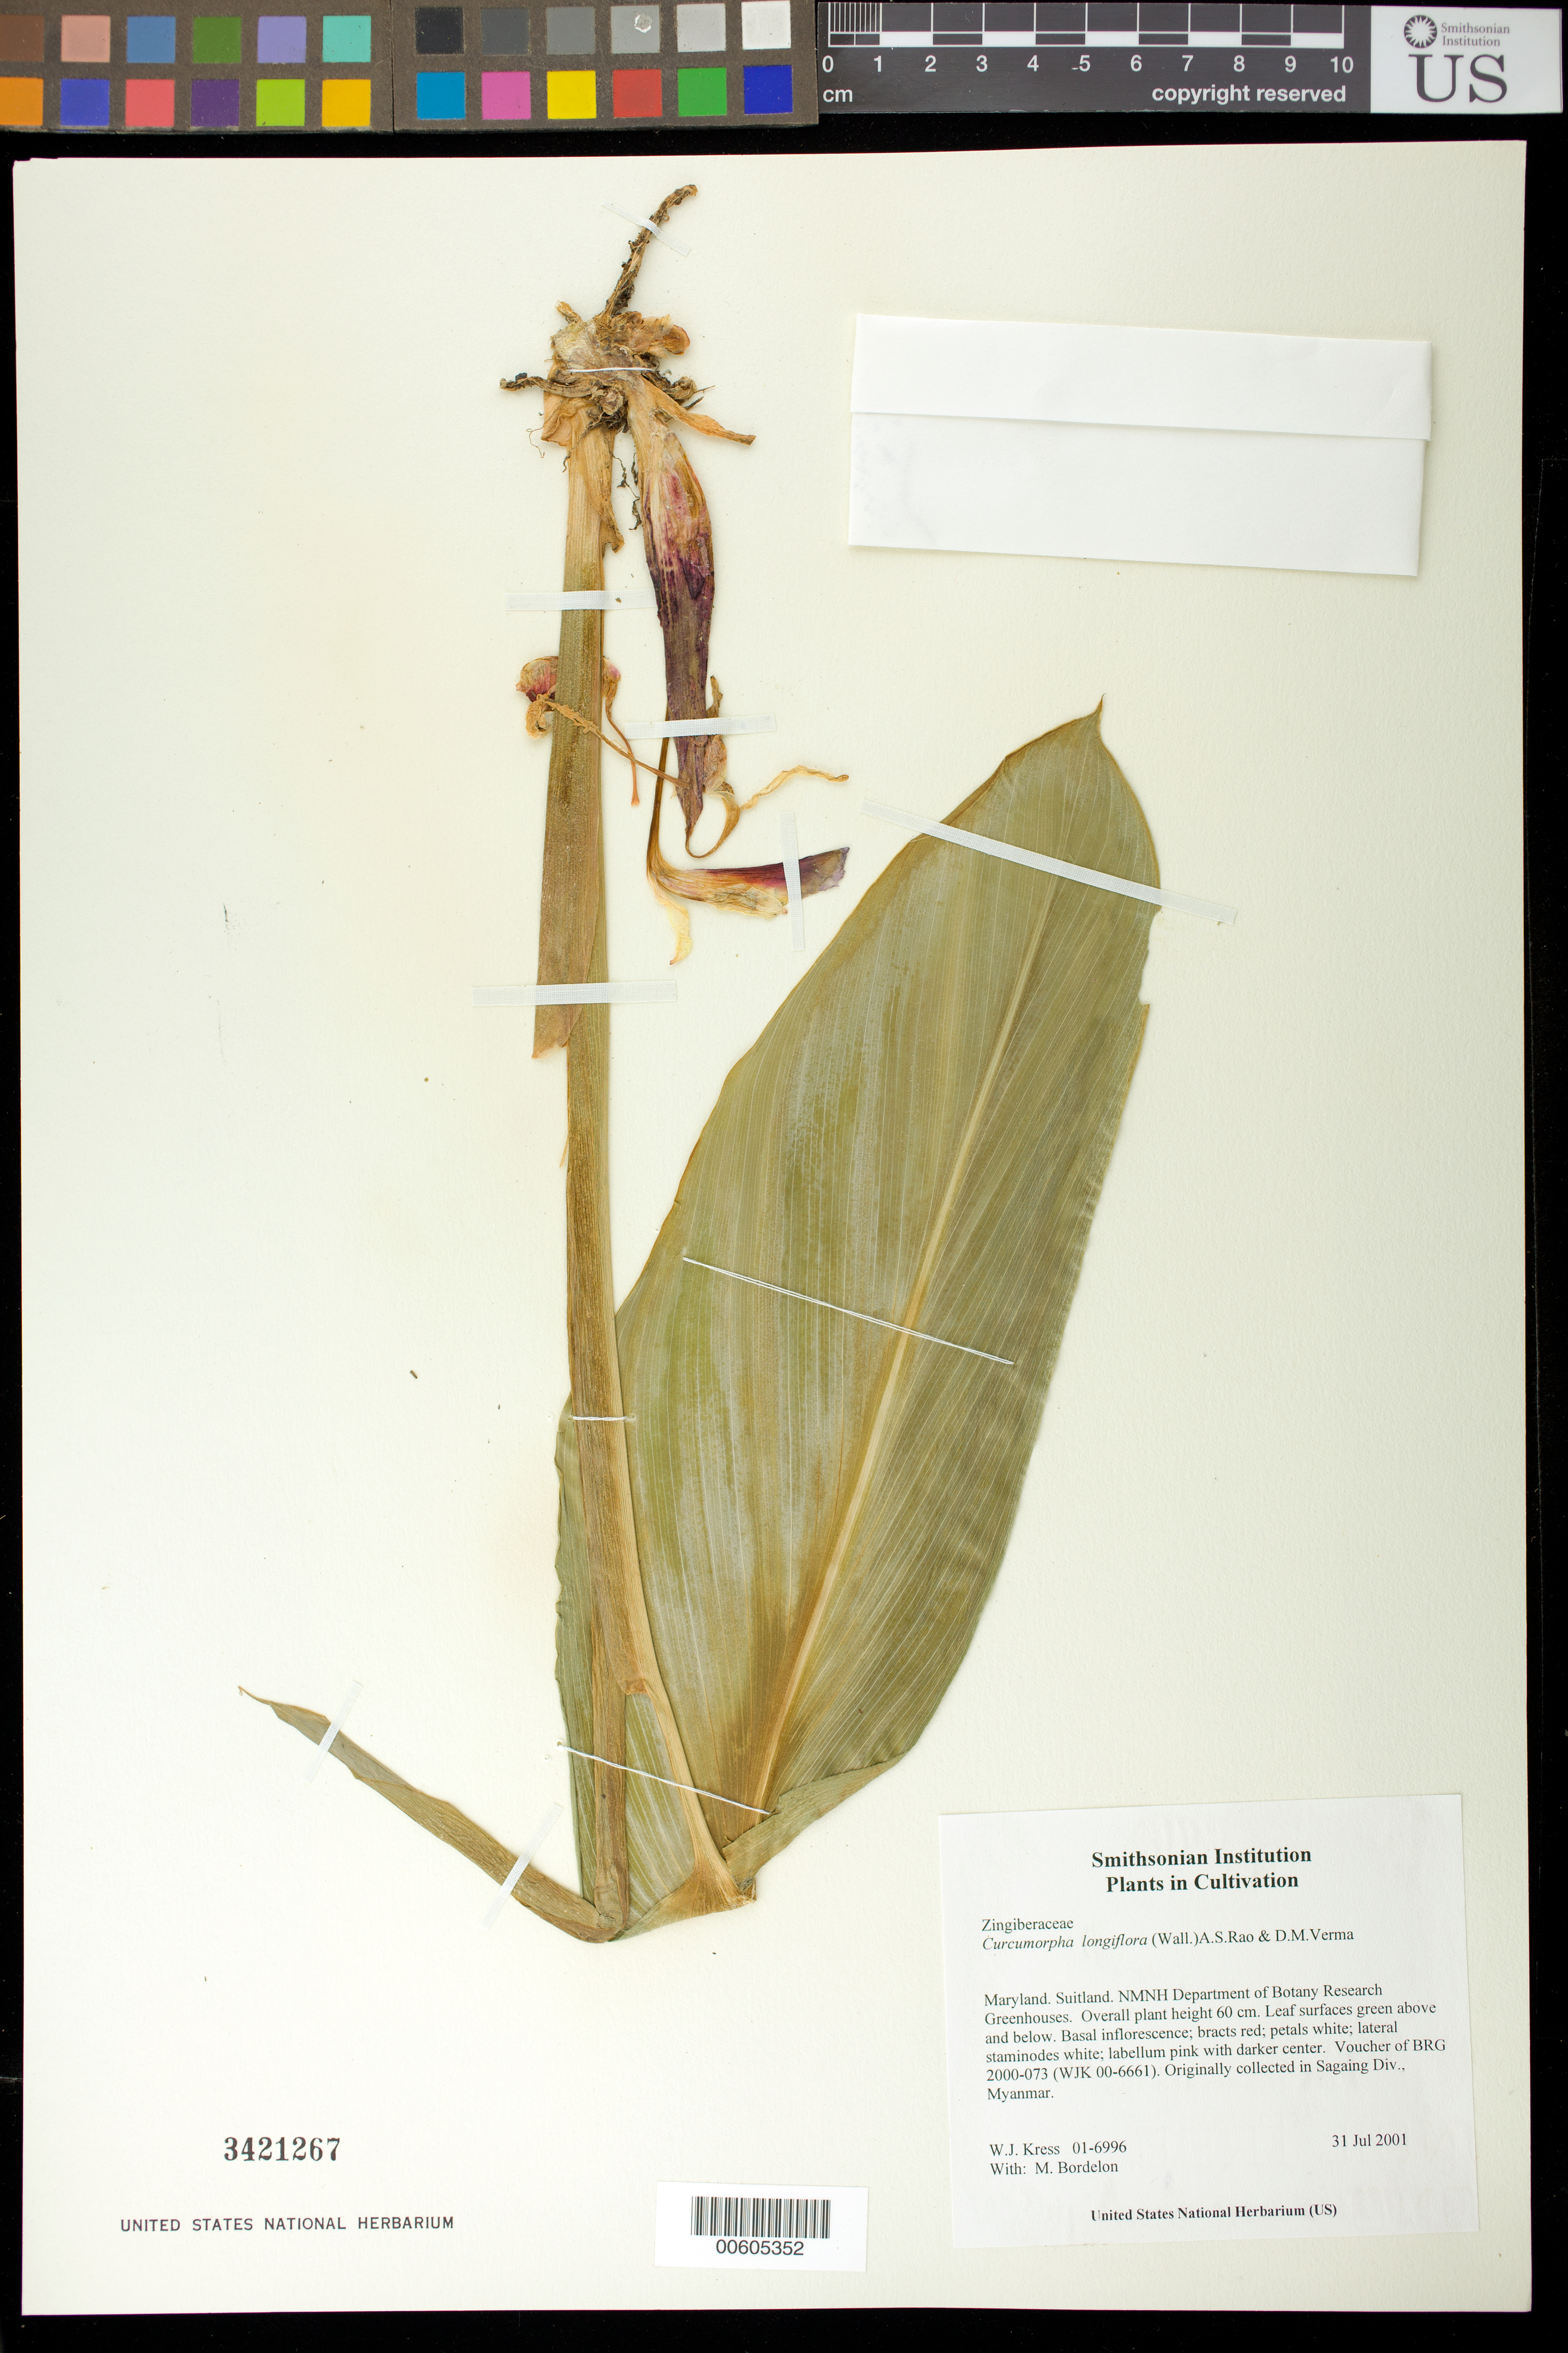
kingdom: Plantae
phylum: Tracheophyta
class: Liliopsida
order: Zingiberales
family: Zingiberaceae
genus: Boesenbergia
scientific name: Boesenbergia longiflora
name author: (Wall.) Kuntze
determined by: Strong, M. T., (US), Smithsonian Institution - National Museum of Natural History (UNITED STATES)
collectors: W. J. Kress & M. Bordelon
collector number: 01-6996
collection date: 2001-07-31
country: United States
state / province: Maryland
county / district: Prince George's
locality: NMNH Botany Research Greenhouses. Suitland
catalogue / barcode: US 3421267